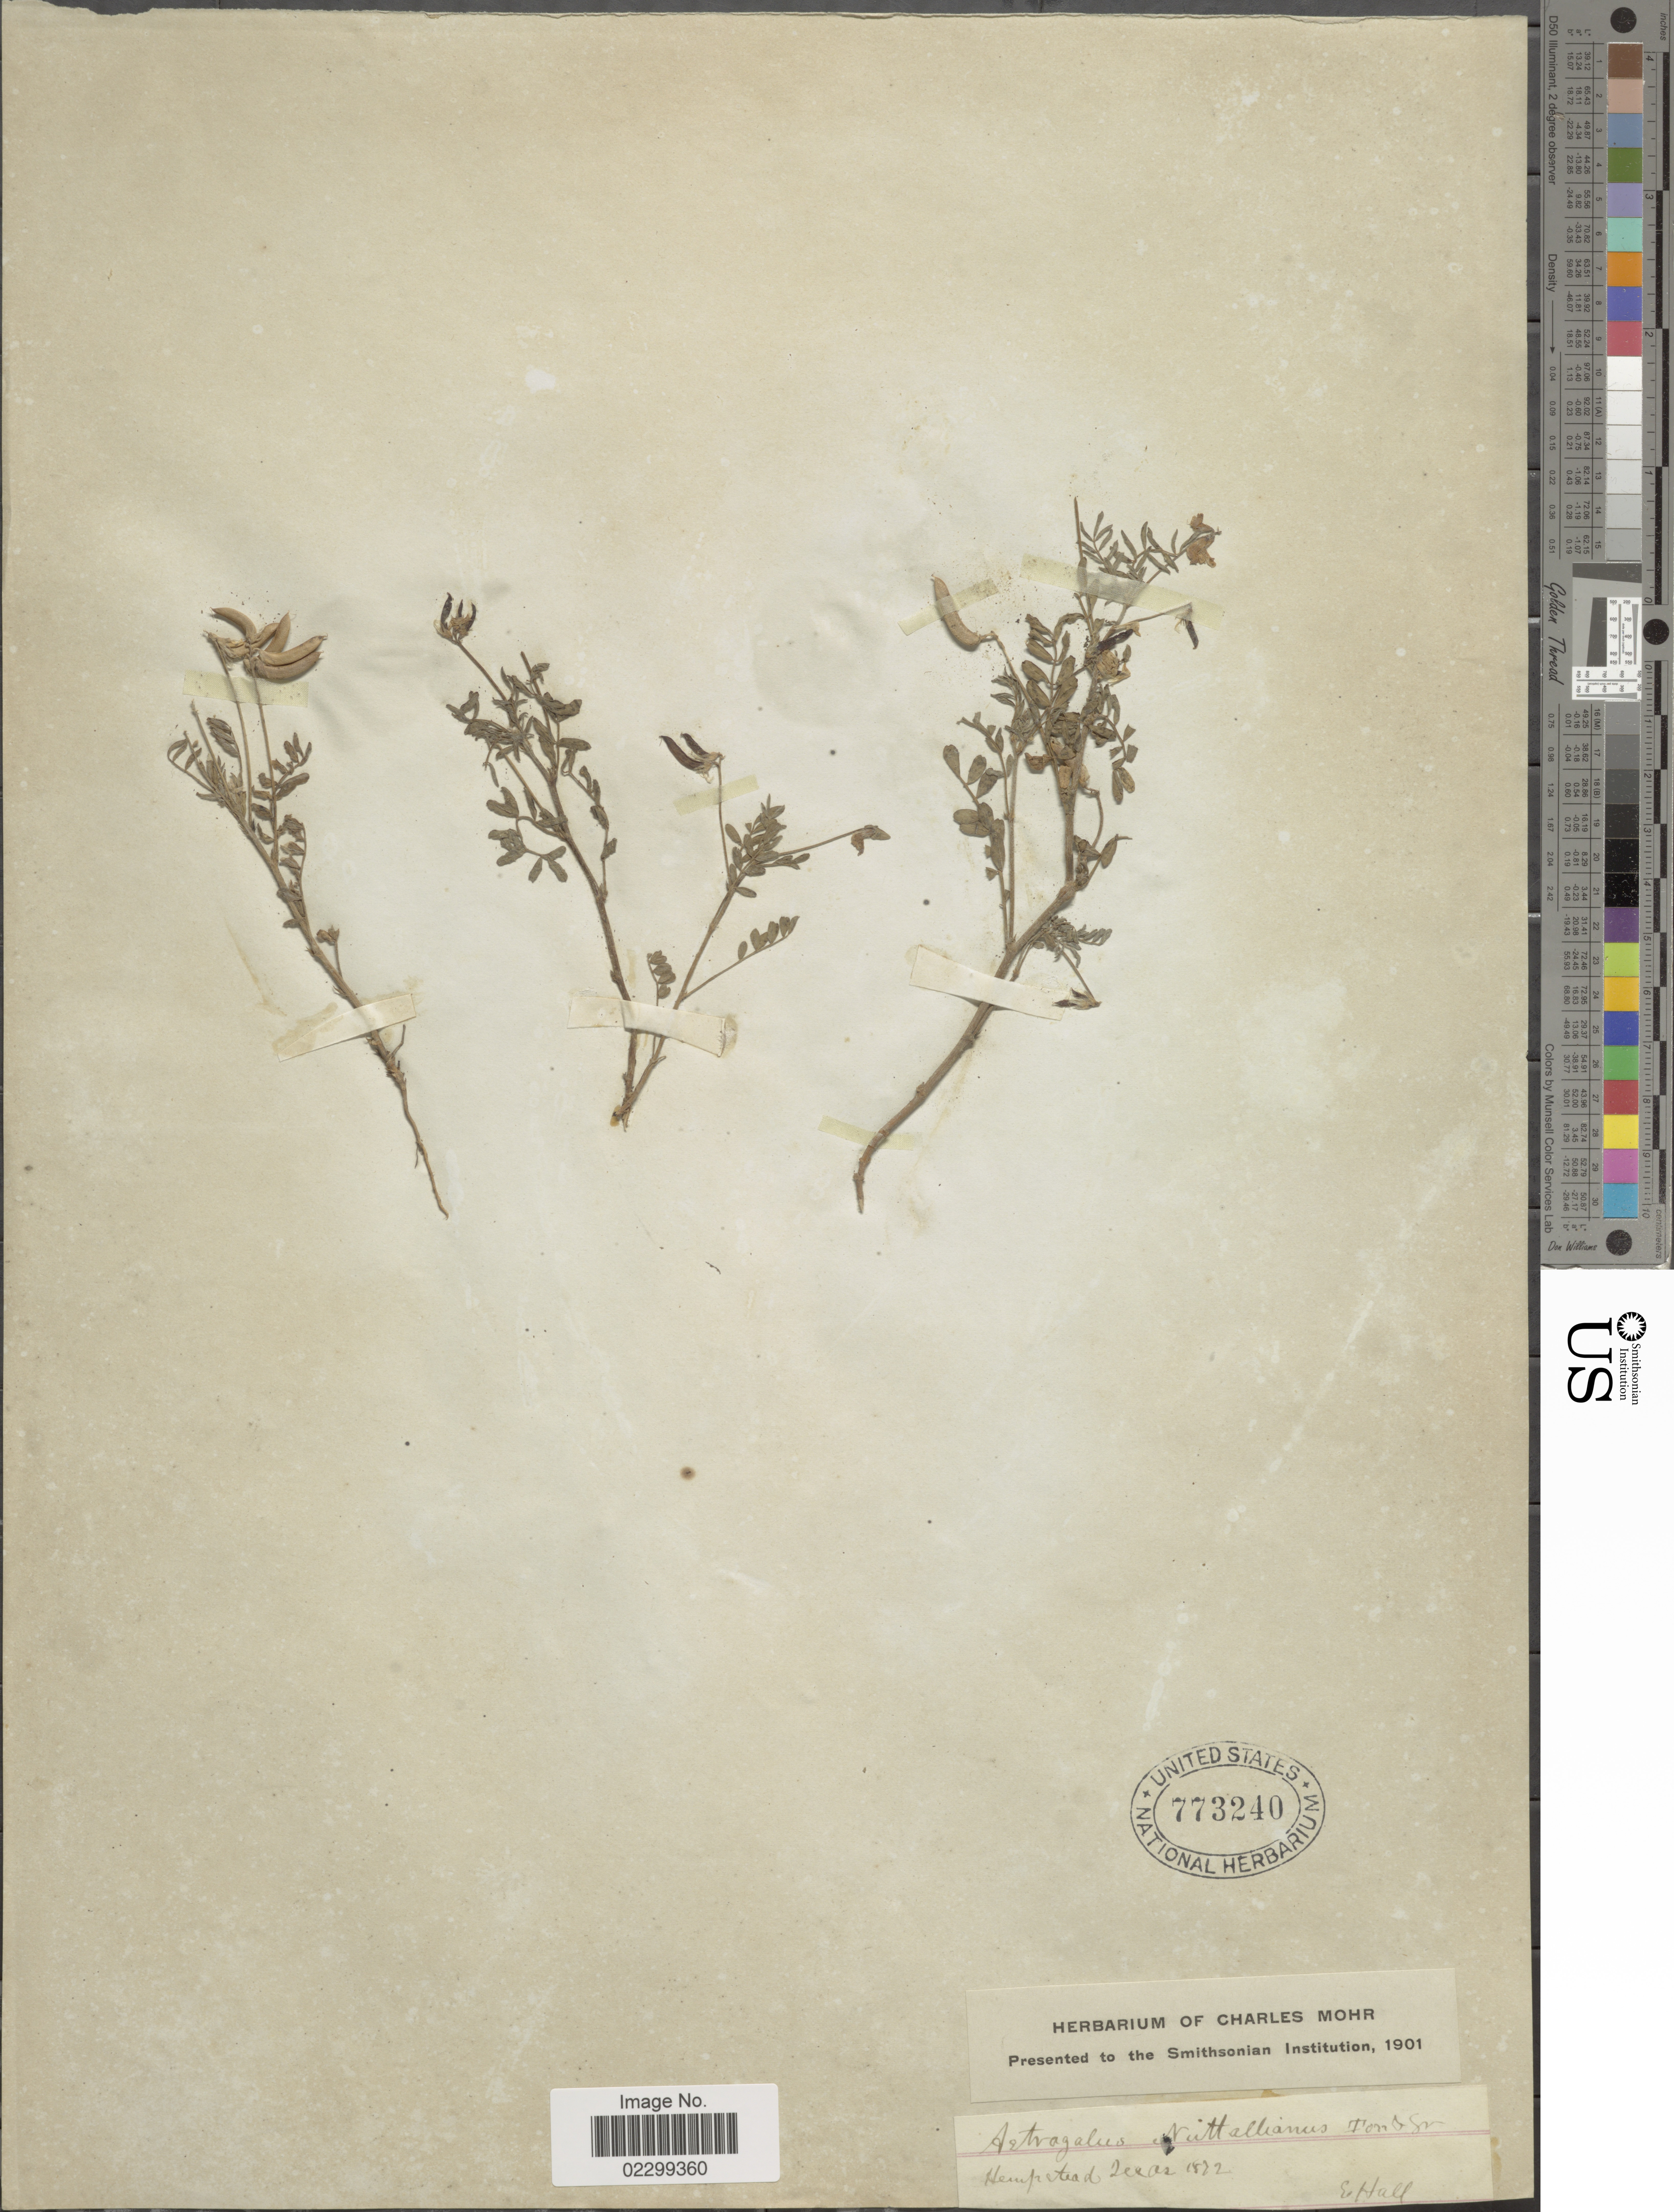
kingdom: Plantae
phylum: Tracheophyta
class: Magnoliopsida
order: Fabales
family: Fabaceae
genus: Astragalus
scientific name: Astragalus austrinus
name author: (Small) O.E. Schulz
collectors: E. Hall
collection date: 1872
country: United States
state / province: Texas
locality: Hempstead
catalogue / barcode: US 773240